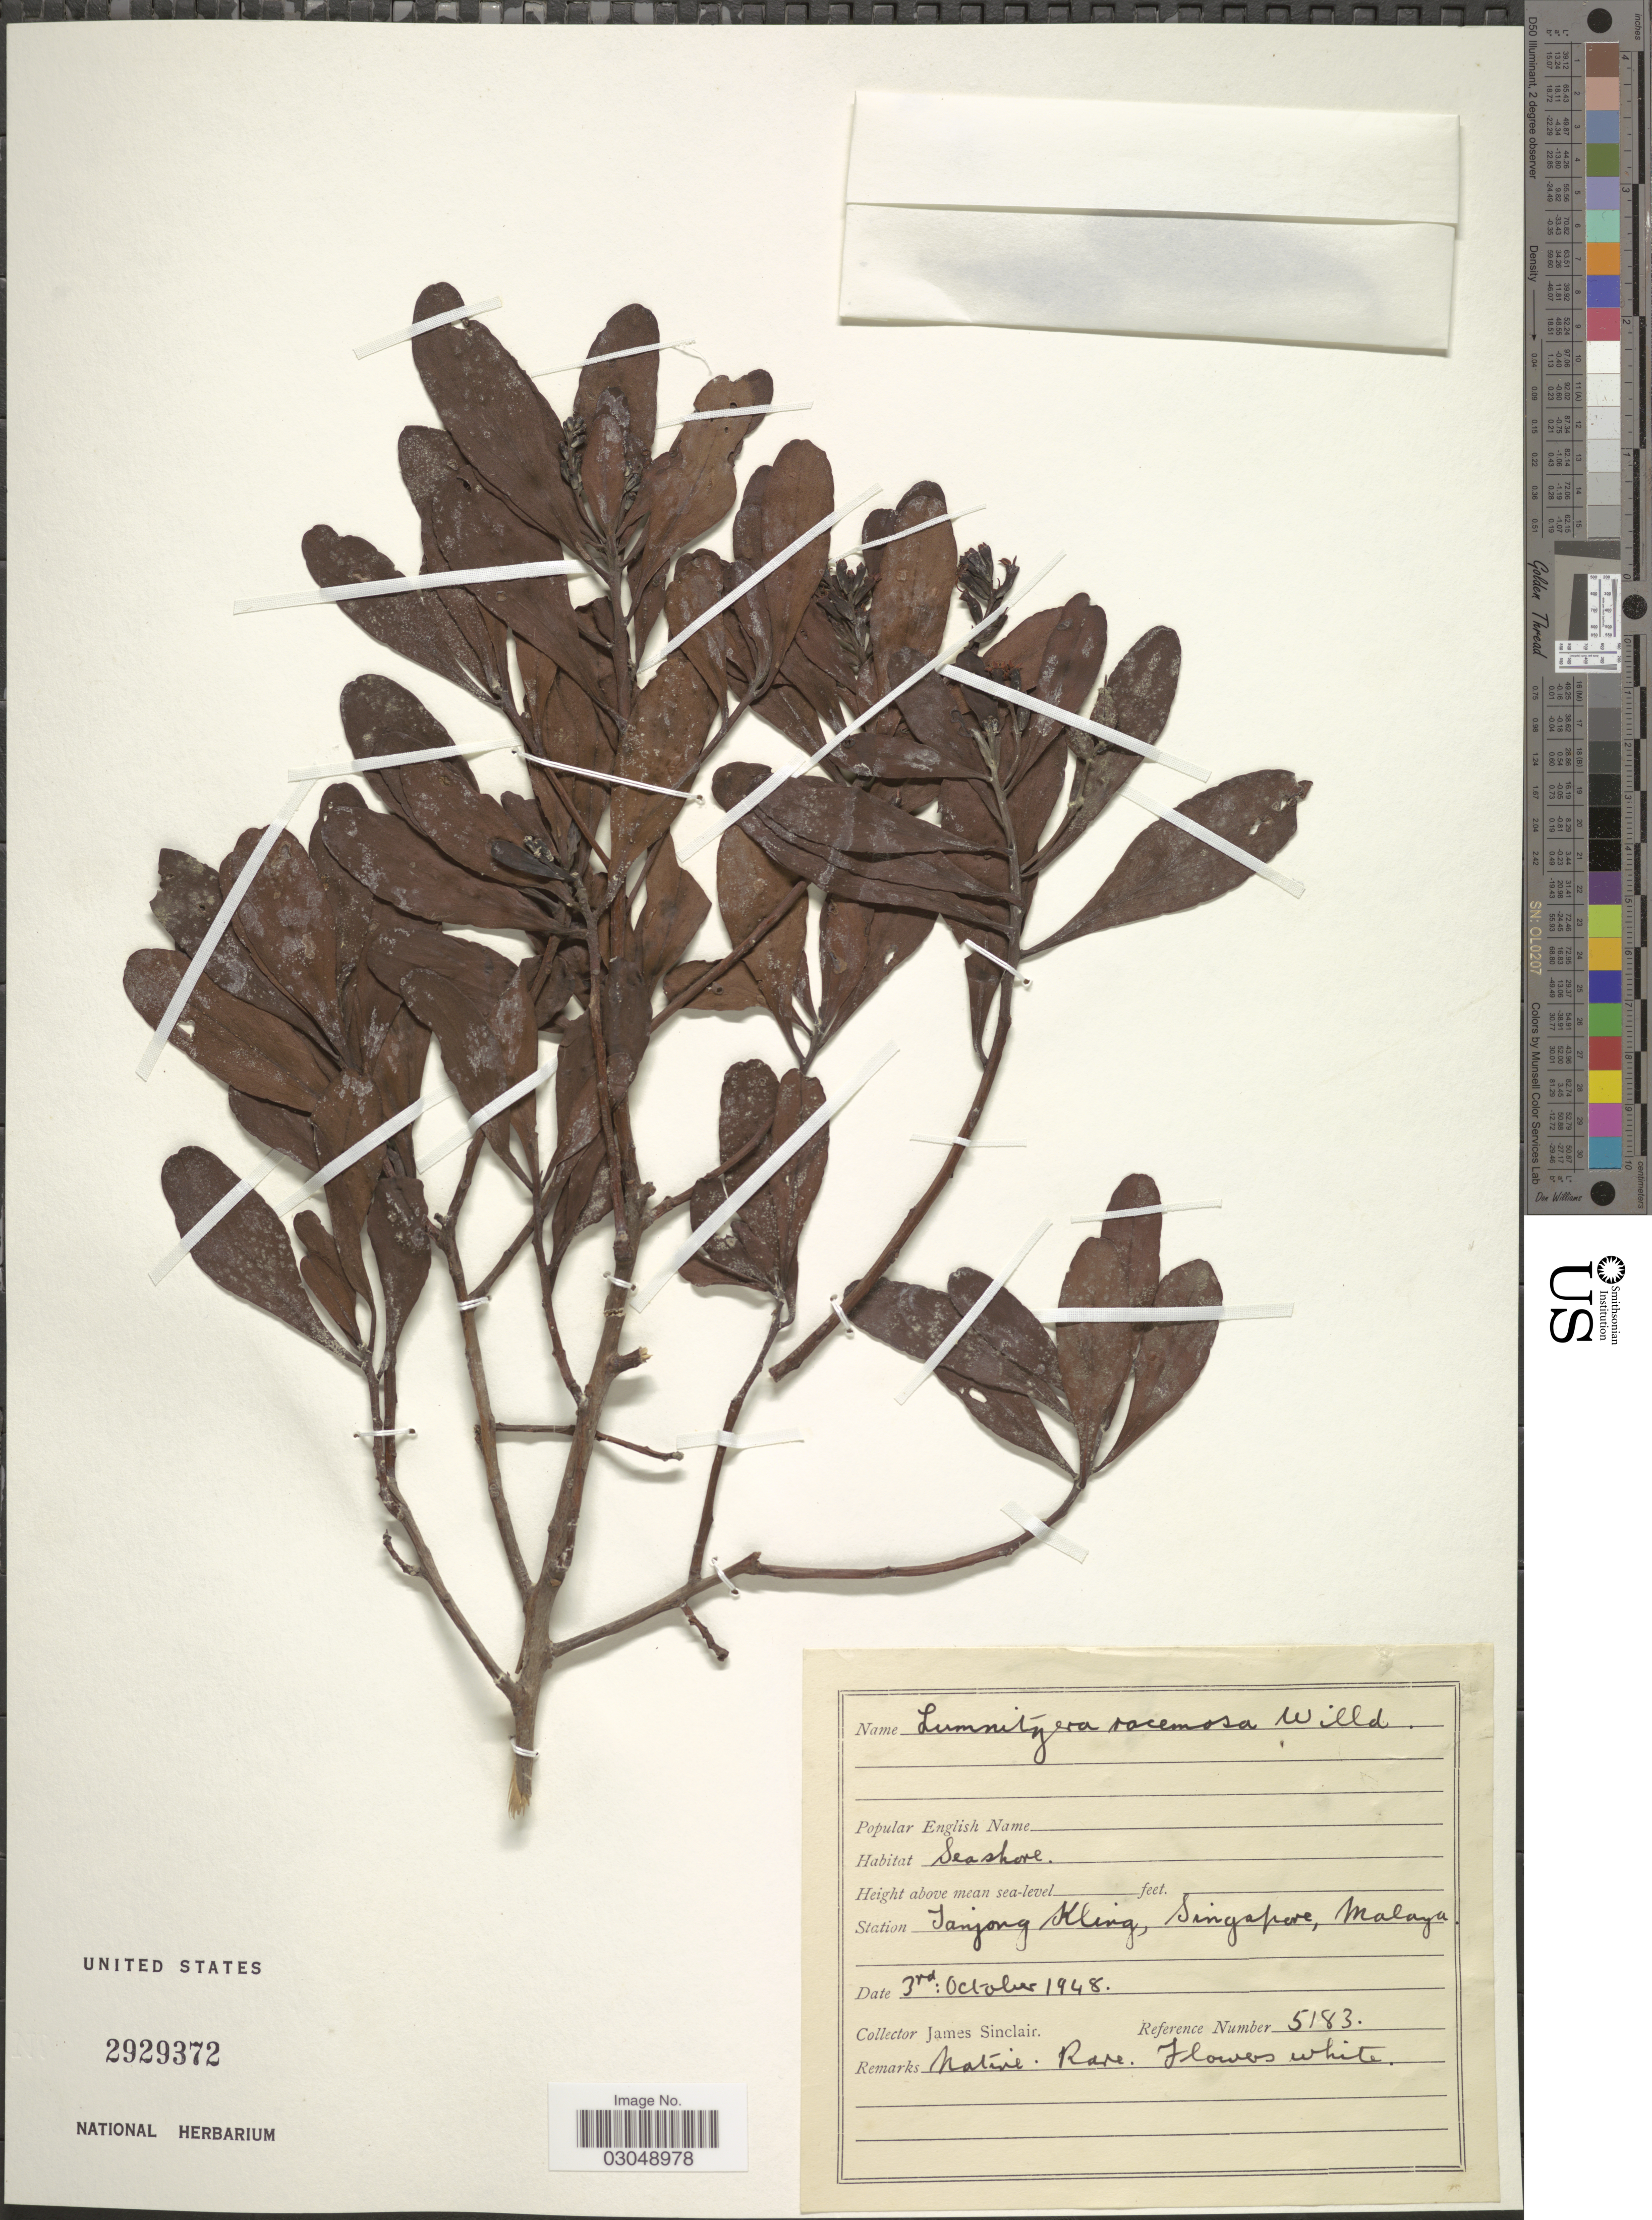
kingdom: Plantae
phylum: Tracheophyta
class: Magnoliopsida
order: Myrtales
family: Combretaceae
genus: Lumnitzera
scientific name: Lumnitzera racemosa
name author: Willd.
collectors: J. Sinclair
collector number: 5183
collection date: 1948-10-03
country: Singapore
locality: Tanjong Kling, Malaya.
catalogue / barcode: US 2929372